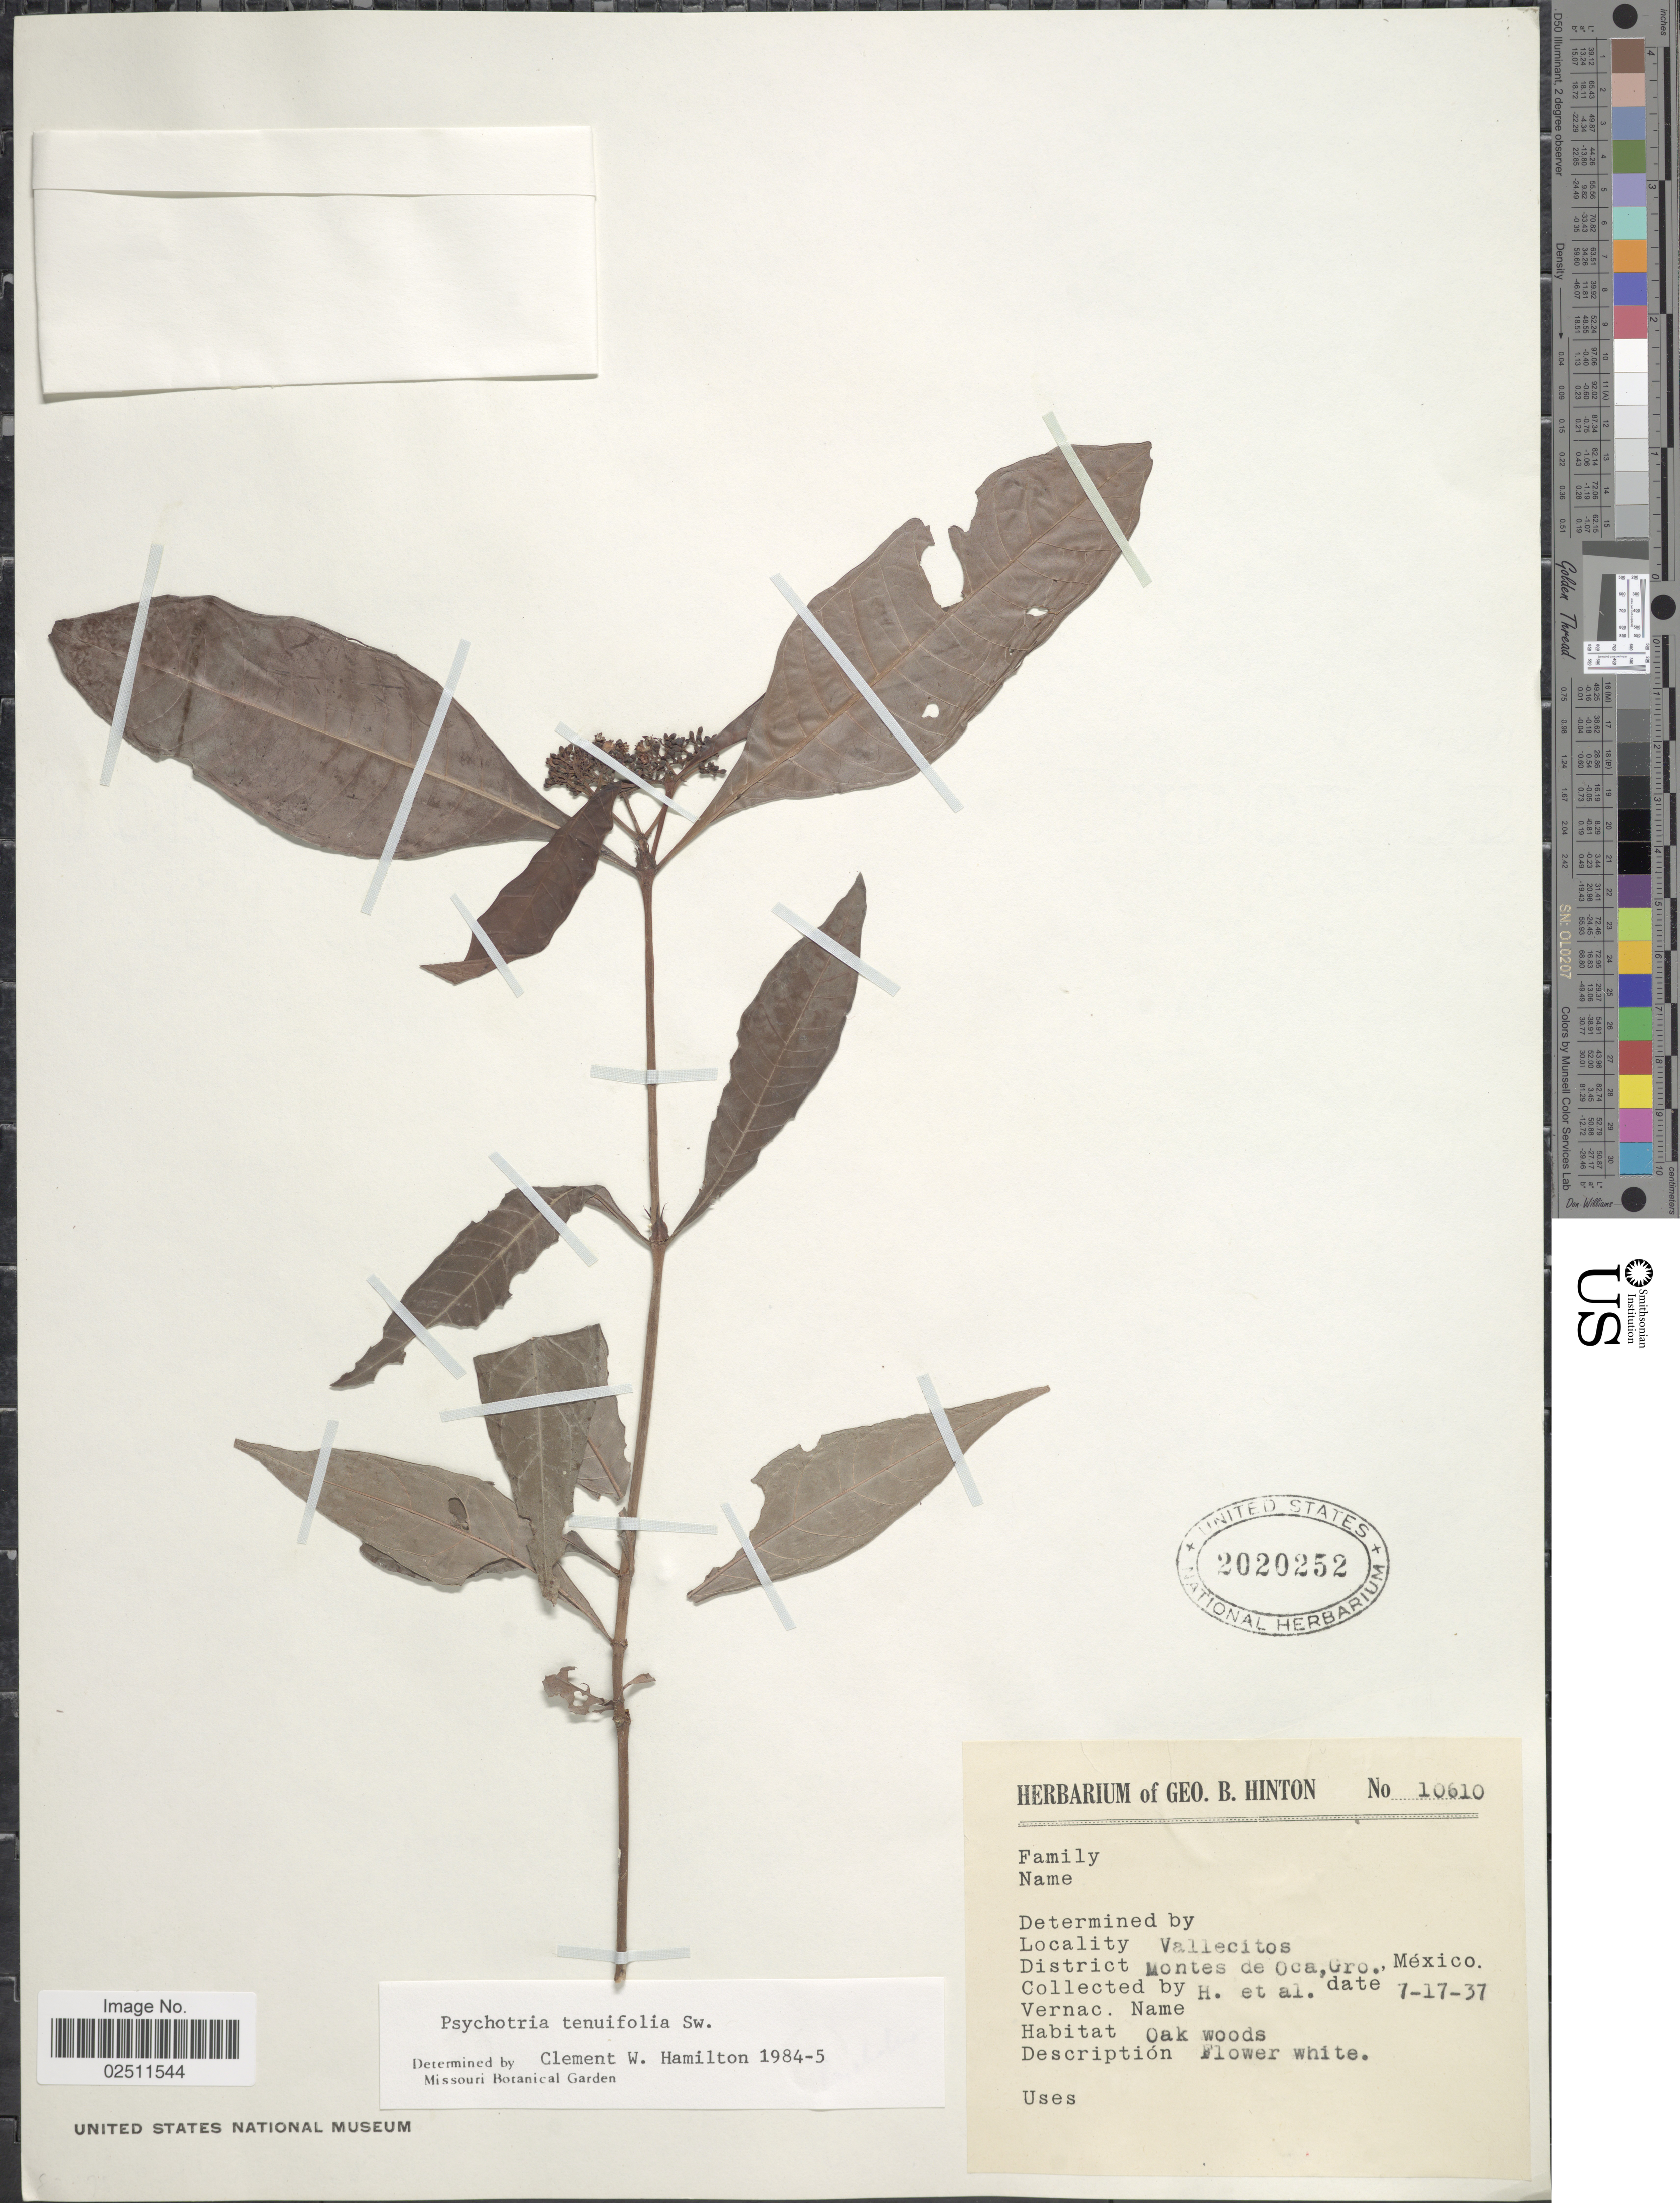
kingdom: Plantae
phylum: Tracheophyta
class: Magnoliopsida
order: Gentianales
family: Rubiaceae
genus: Psychotria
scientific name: Psychotria tenuifolia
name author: Sw.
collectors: G. B. Hinton & et al.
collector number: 10610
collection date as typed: Transcribed d/m/y: 17/7/37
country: Mexico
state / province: Guerrero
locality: Vallecitos, District Montes de Oca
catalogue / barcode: US 2020252